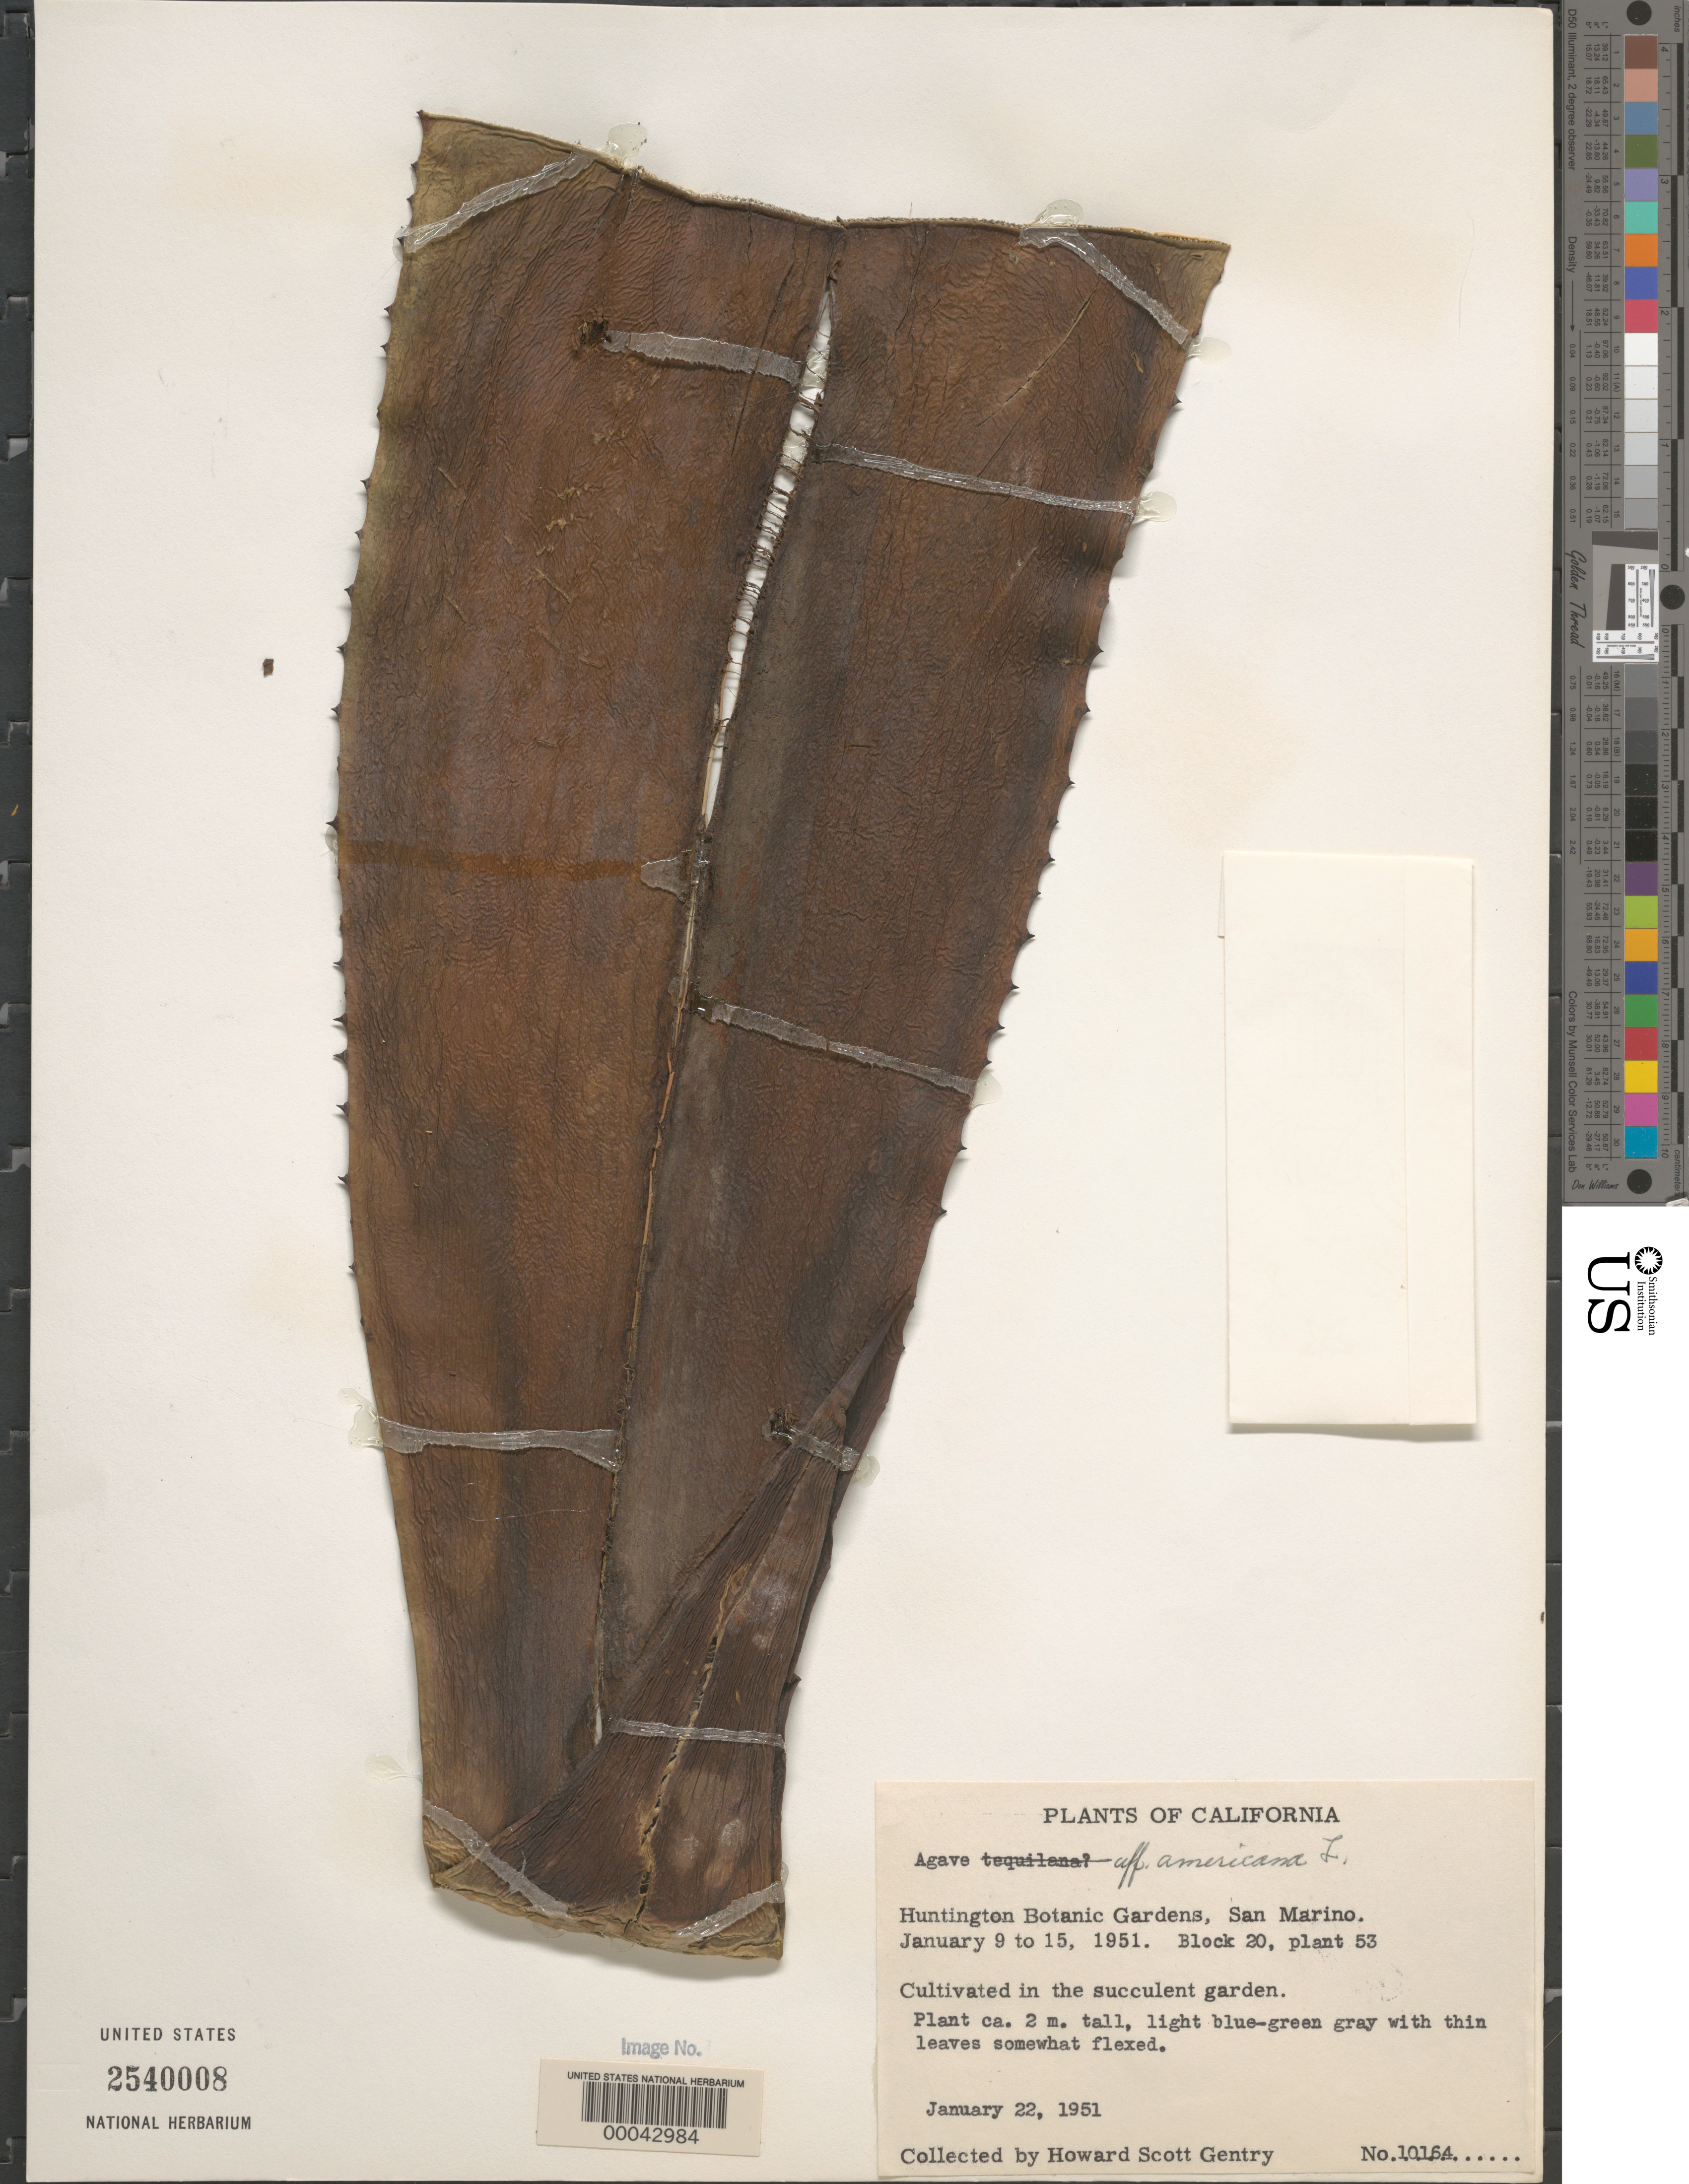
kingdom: Plantae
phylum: Tracheophyta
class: Liliopsida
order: Asparagales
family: Asparagaceae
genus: Agave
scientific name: Agave americana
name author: L.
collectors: H. S. Gentry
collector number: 10164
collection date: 1951-01-22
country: United States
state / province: California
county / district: Los Angeles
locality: Huntington Botanic Gardens, San Marino.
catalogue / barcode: US 2540008